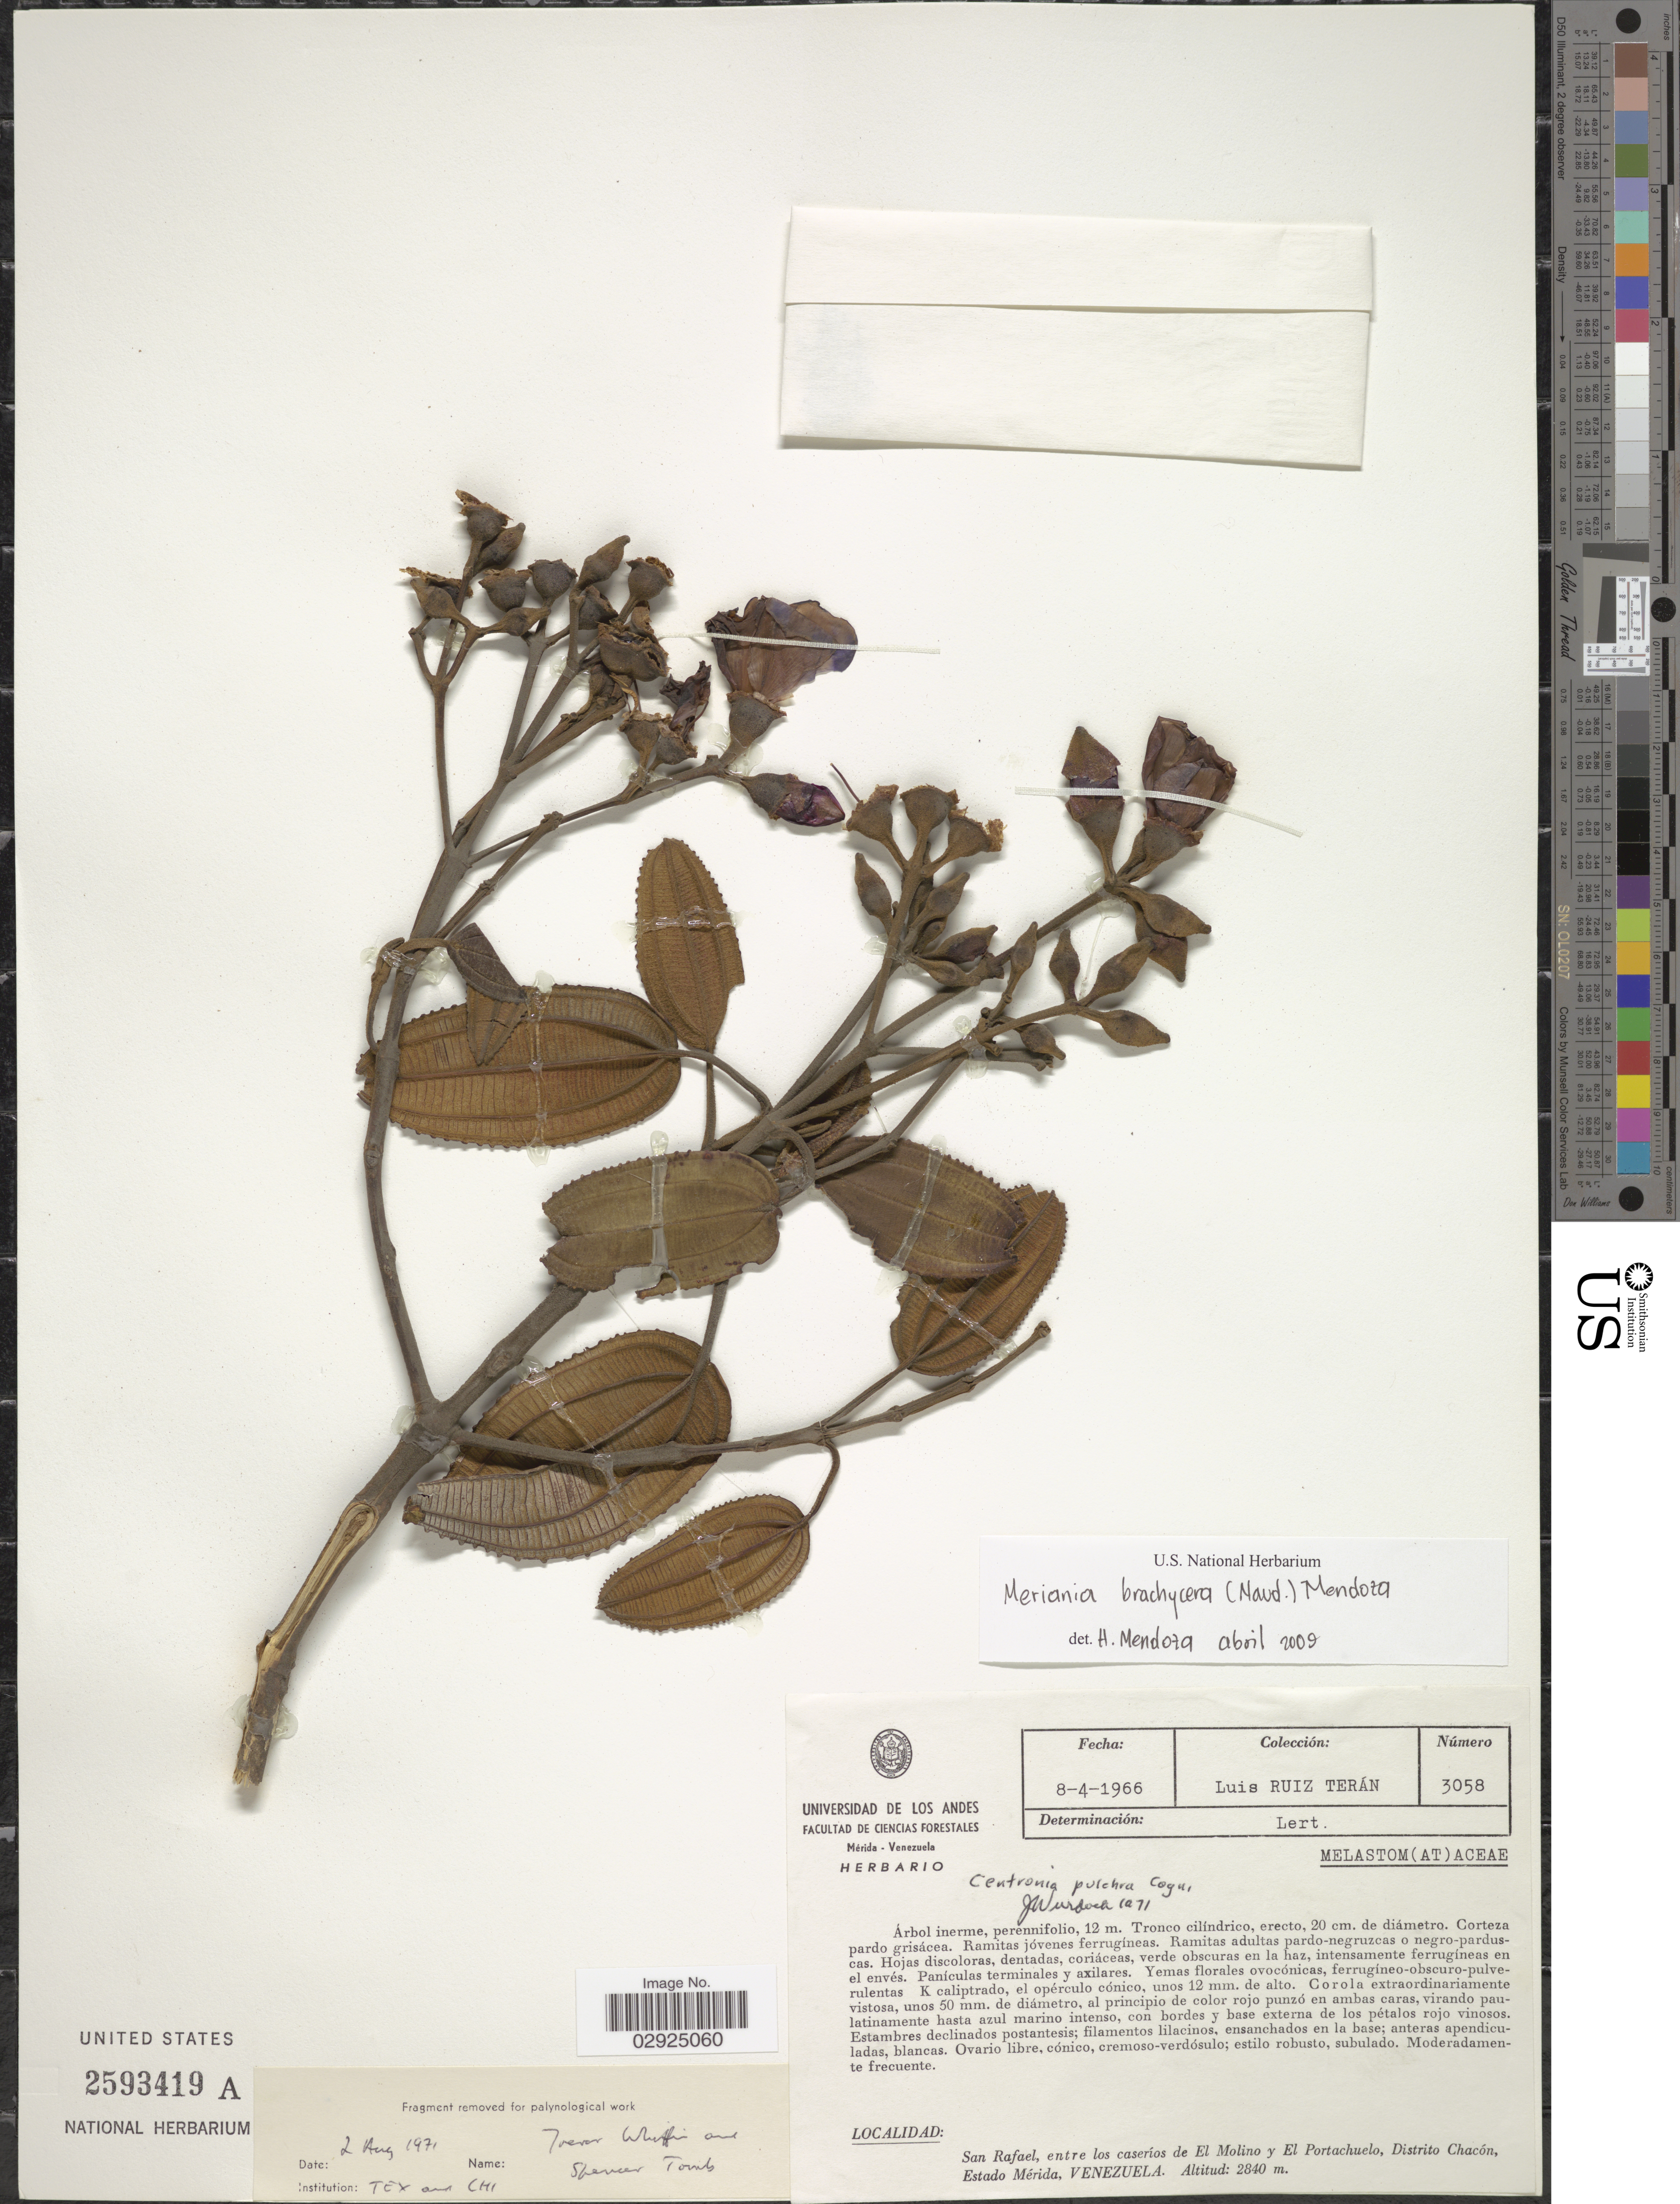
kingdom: Plantae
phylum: Tracheophyta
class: Magnoliopsida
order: Myrtales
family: Melastomataceae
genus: Meriania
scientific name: Meriania brachycera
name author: (Naudin) Humberto Mend. & Fern. Alonso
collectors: L. Teran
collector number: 3058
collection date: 1966-04-08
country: Venezuela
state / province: Mérida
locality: San Rafael, entre los caseríos de El Molino y El Portachuelo, Distrito Chacón.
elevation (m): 2840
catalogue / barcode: US 2593419A